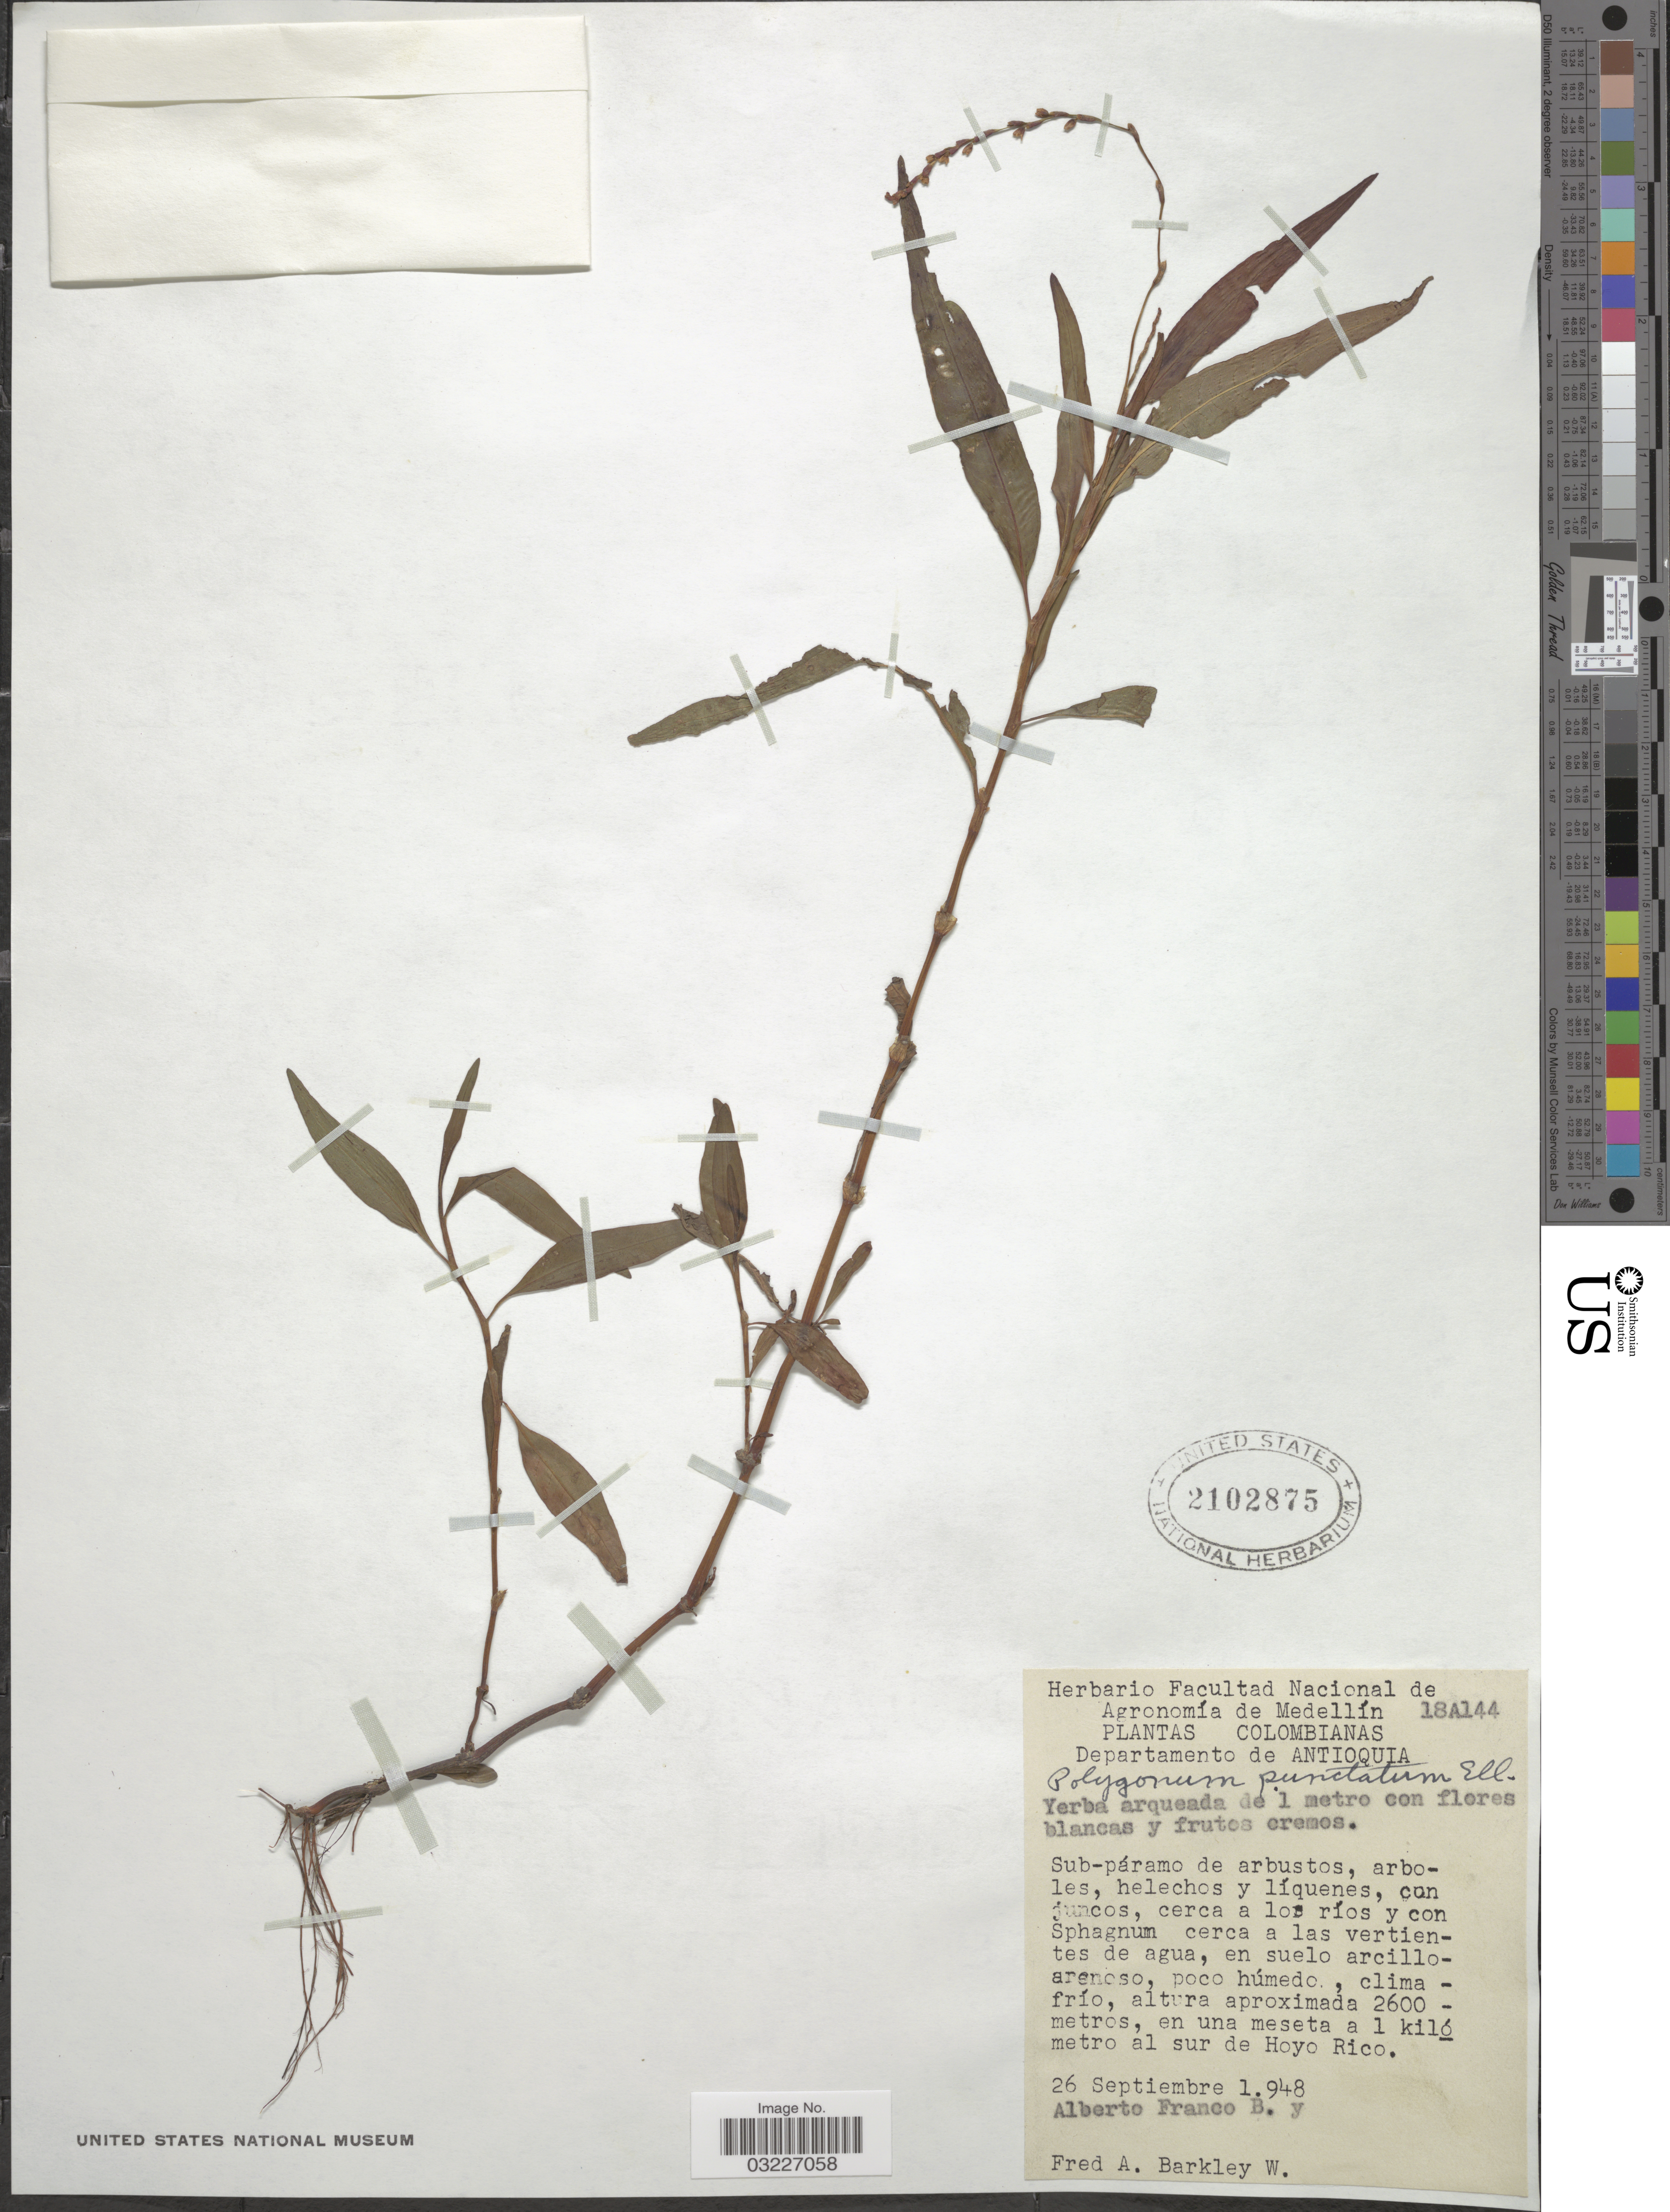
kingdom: Plantae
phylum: Tracheophyta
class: Magnoliopsida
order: Caryophyllales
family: Polygonaceae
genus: Polygonum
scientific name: Polygonum opelousanum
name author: Riddell ex Small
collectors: A. Franco B. & F. A. Barkley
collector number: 18A144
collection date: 1948-09-26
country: Colombia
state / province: Antioquia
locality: Departamento de Antioquia. En una meseta a 1 kilómetro al sur de Hoyo Rico.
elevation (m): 2600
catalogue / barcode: US 2102875